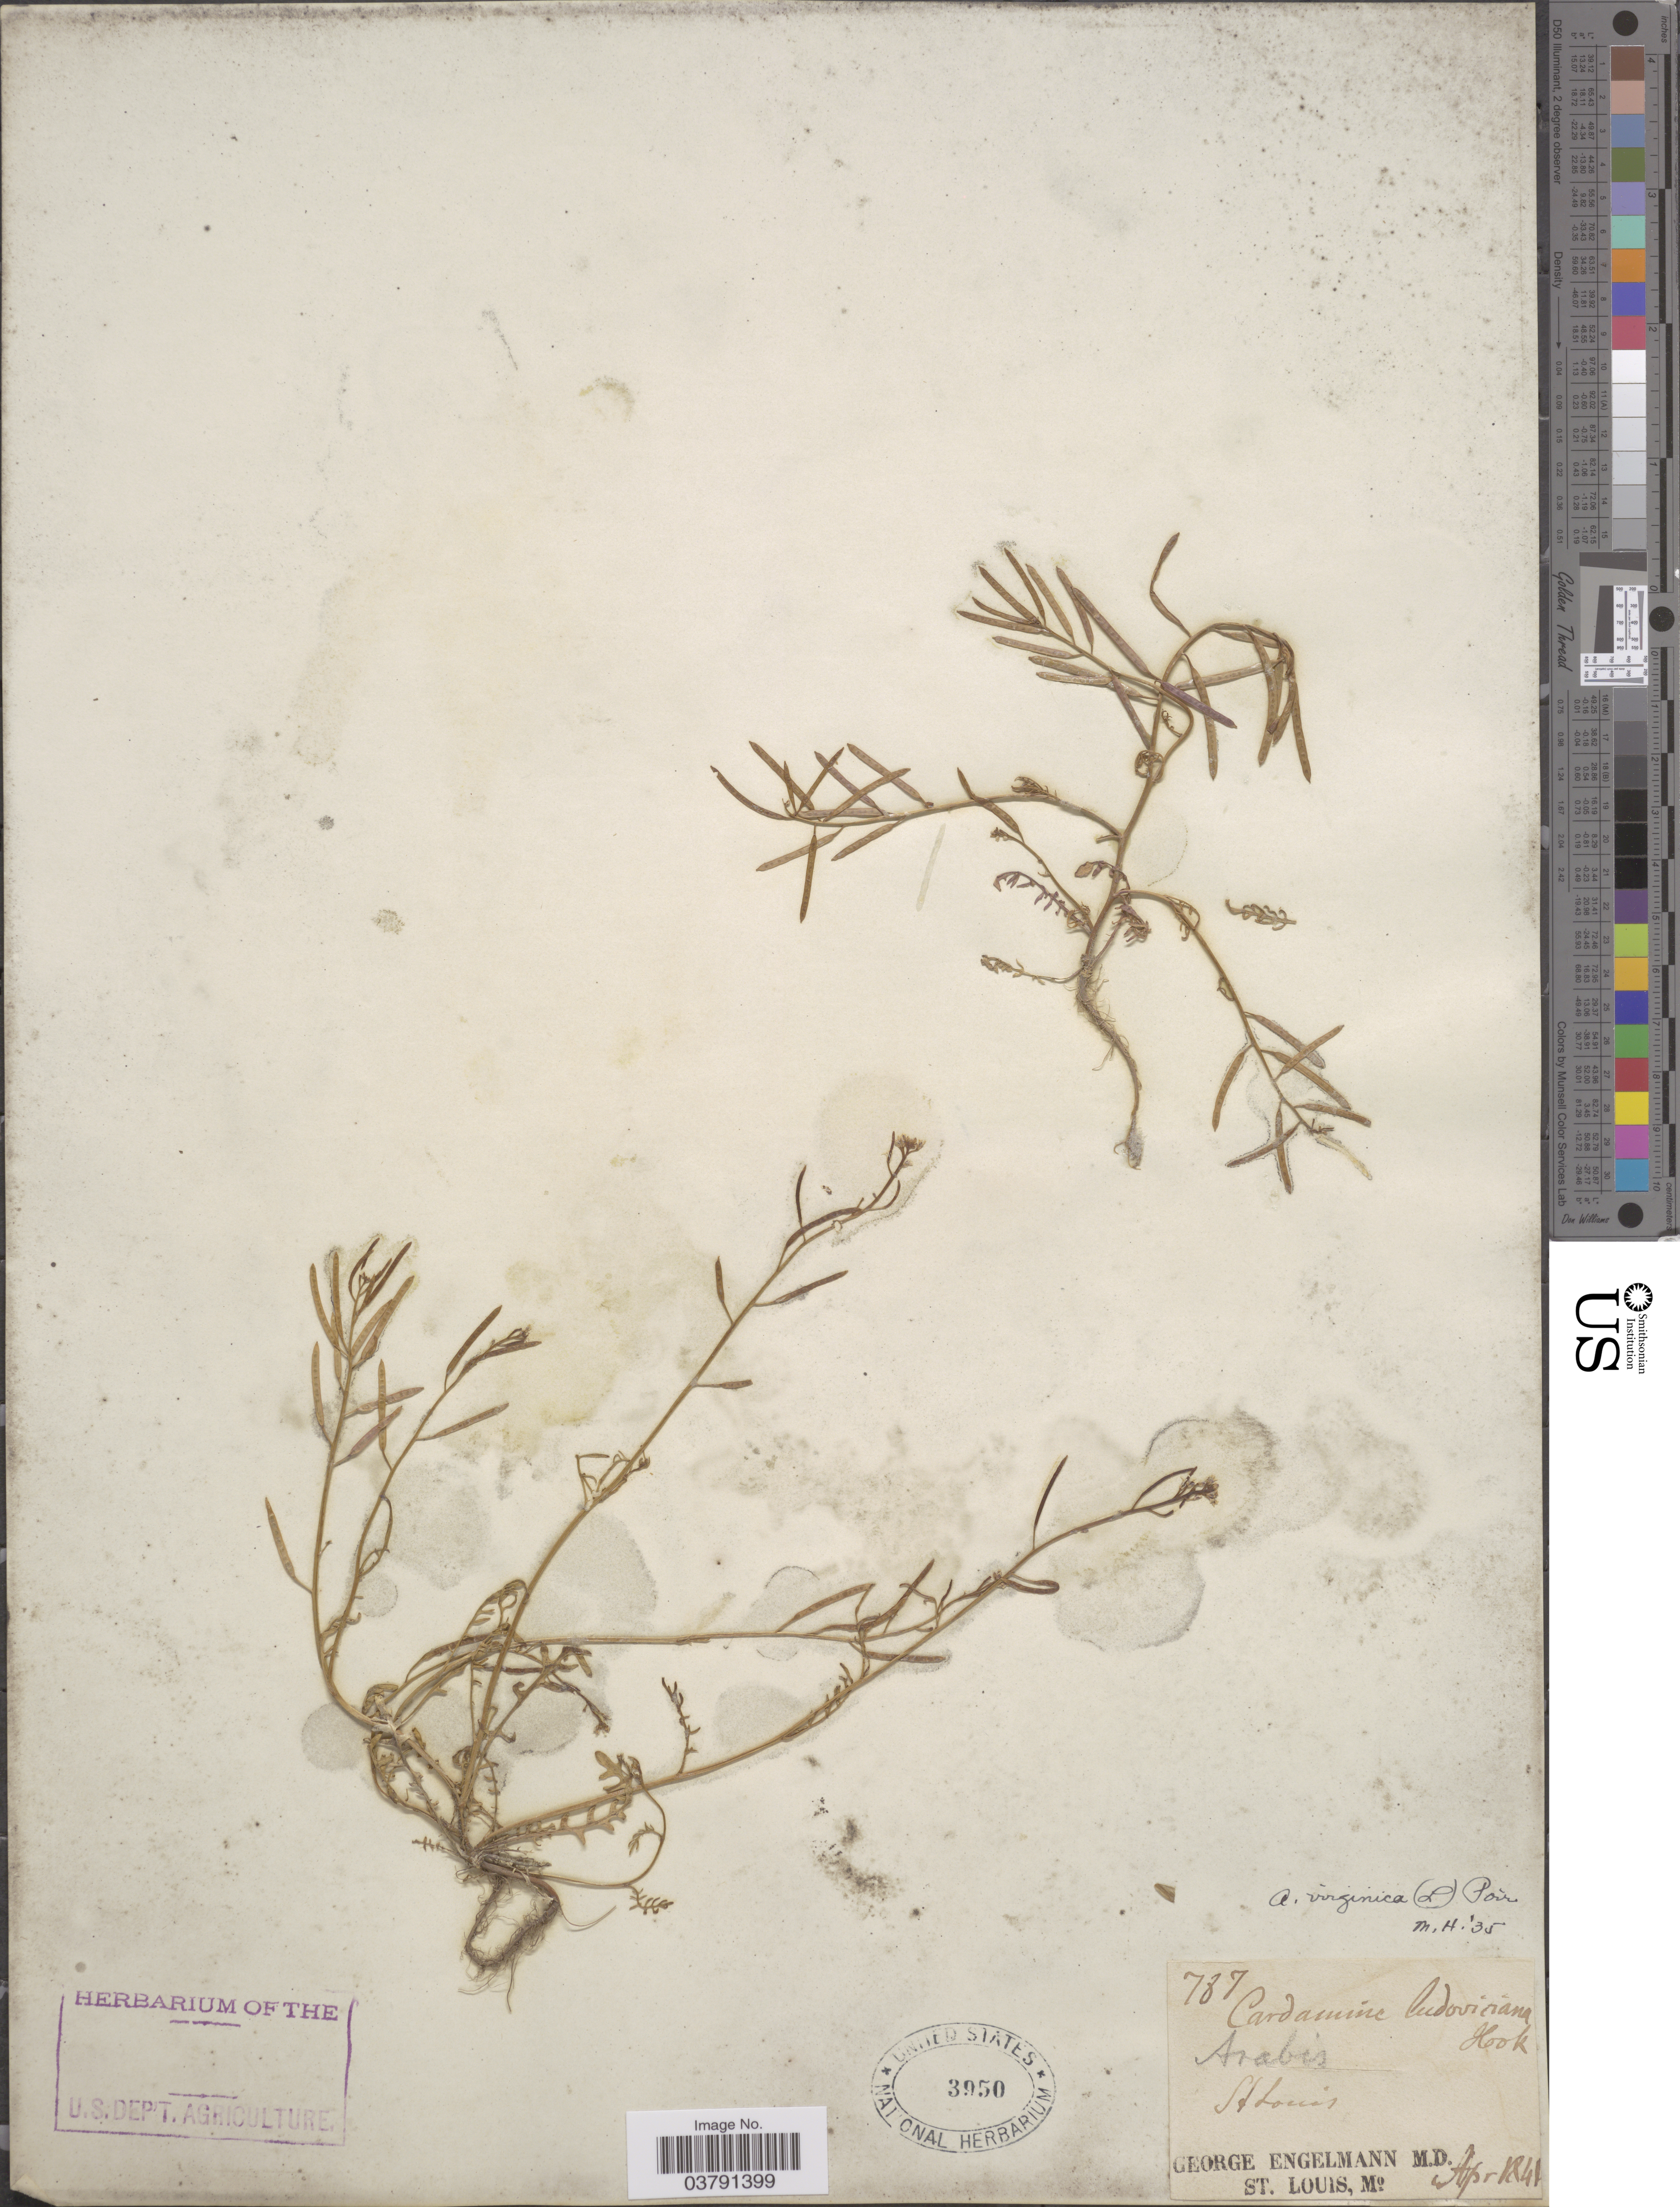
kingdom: Plantae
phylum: Tracheophyta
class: Magnoliopsida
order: Brassicales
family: Brassicaceae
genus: Planodes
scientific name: Planodes virginicum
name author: (L.) Greene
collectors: G. Engelmann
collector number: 787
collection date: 1841-04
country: United States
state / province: Missouri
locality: St. Louis.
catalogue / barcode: US 3950